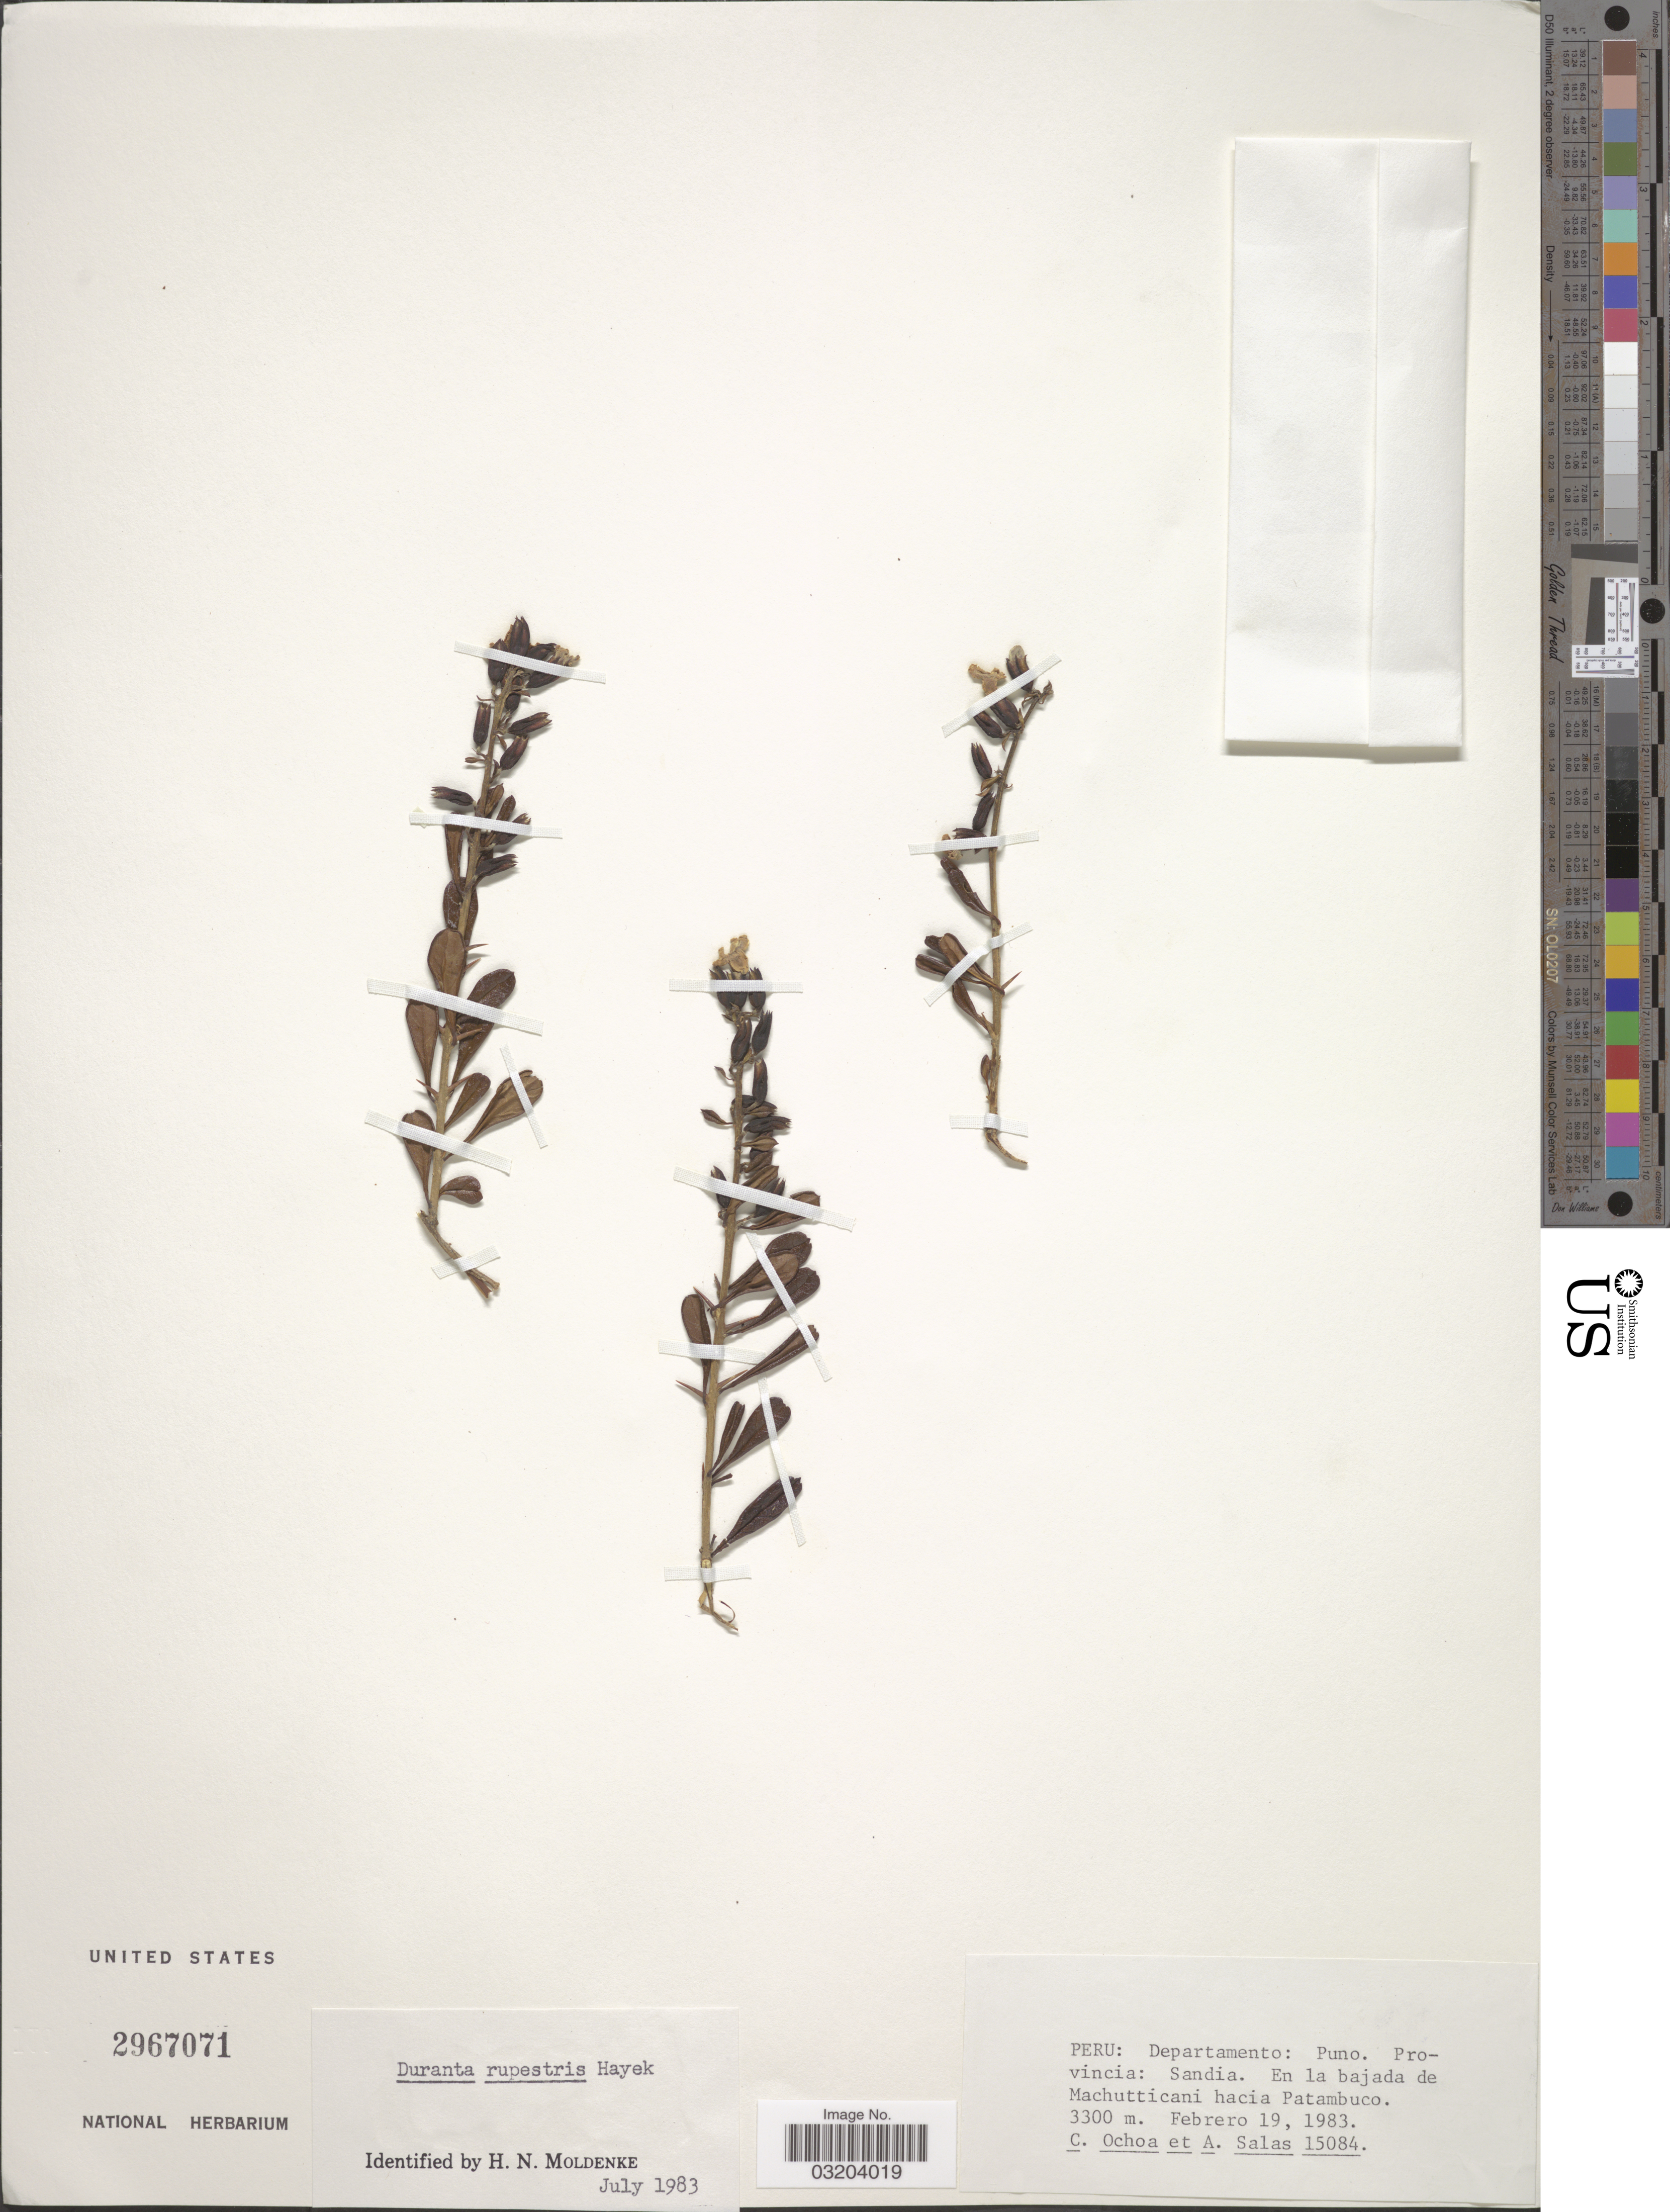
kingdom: Plantae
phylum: Tracheophyta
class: Magnoliopsida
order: Lamiales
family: Verbenaceae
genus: Duranta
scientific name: Duranta x lineata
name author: Hayek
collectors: C. Ochoa & A. Salas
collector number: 15084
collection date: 1983-02-19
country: Peru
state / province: Puno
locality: Departamento: Puno. Provincia: Sandia. En la bajada de Machutticani hacia Patambuco.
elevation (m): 3300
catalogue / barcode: US 2967071